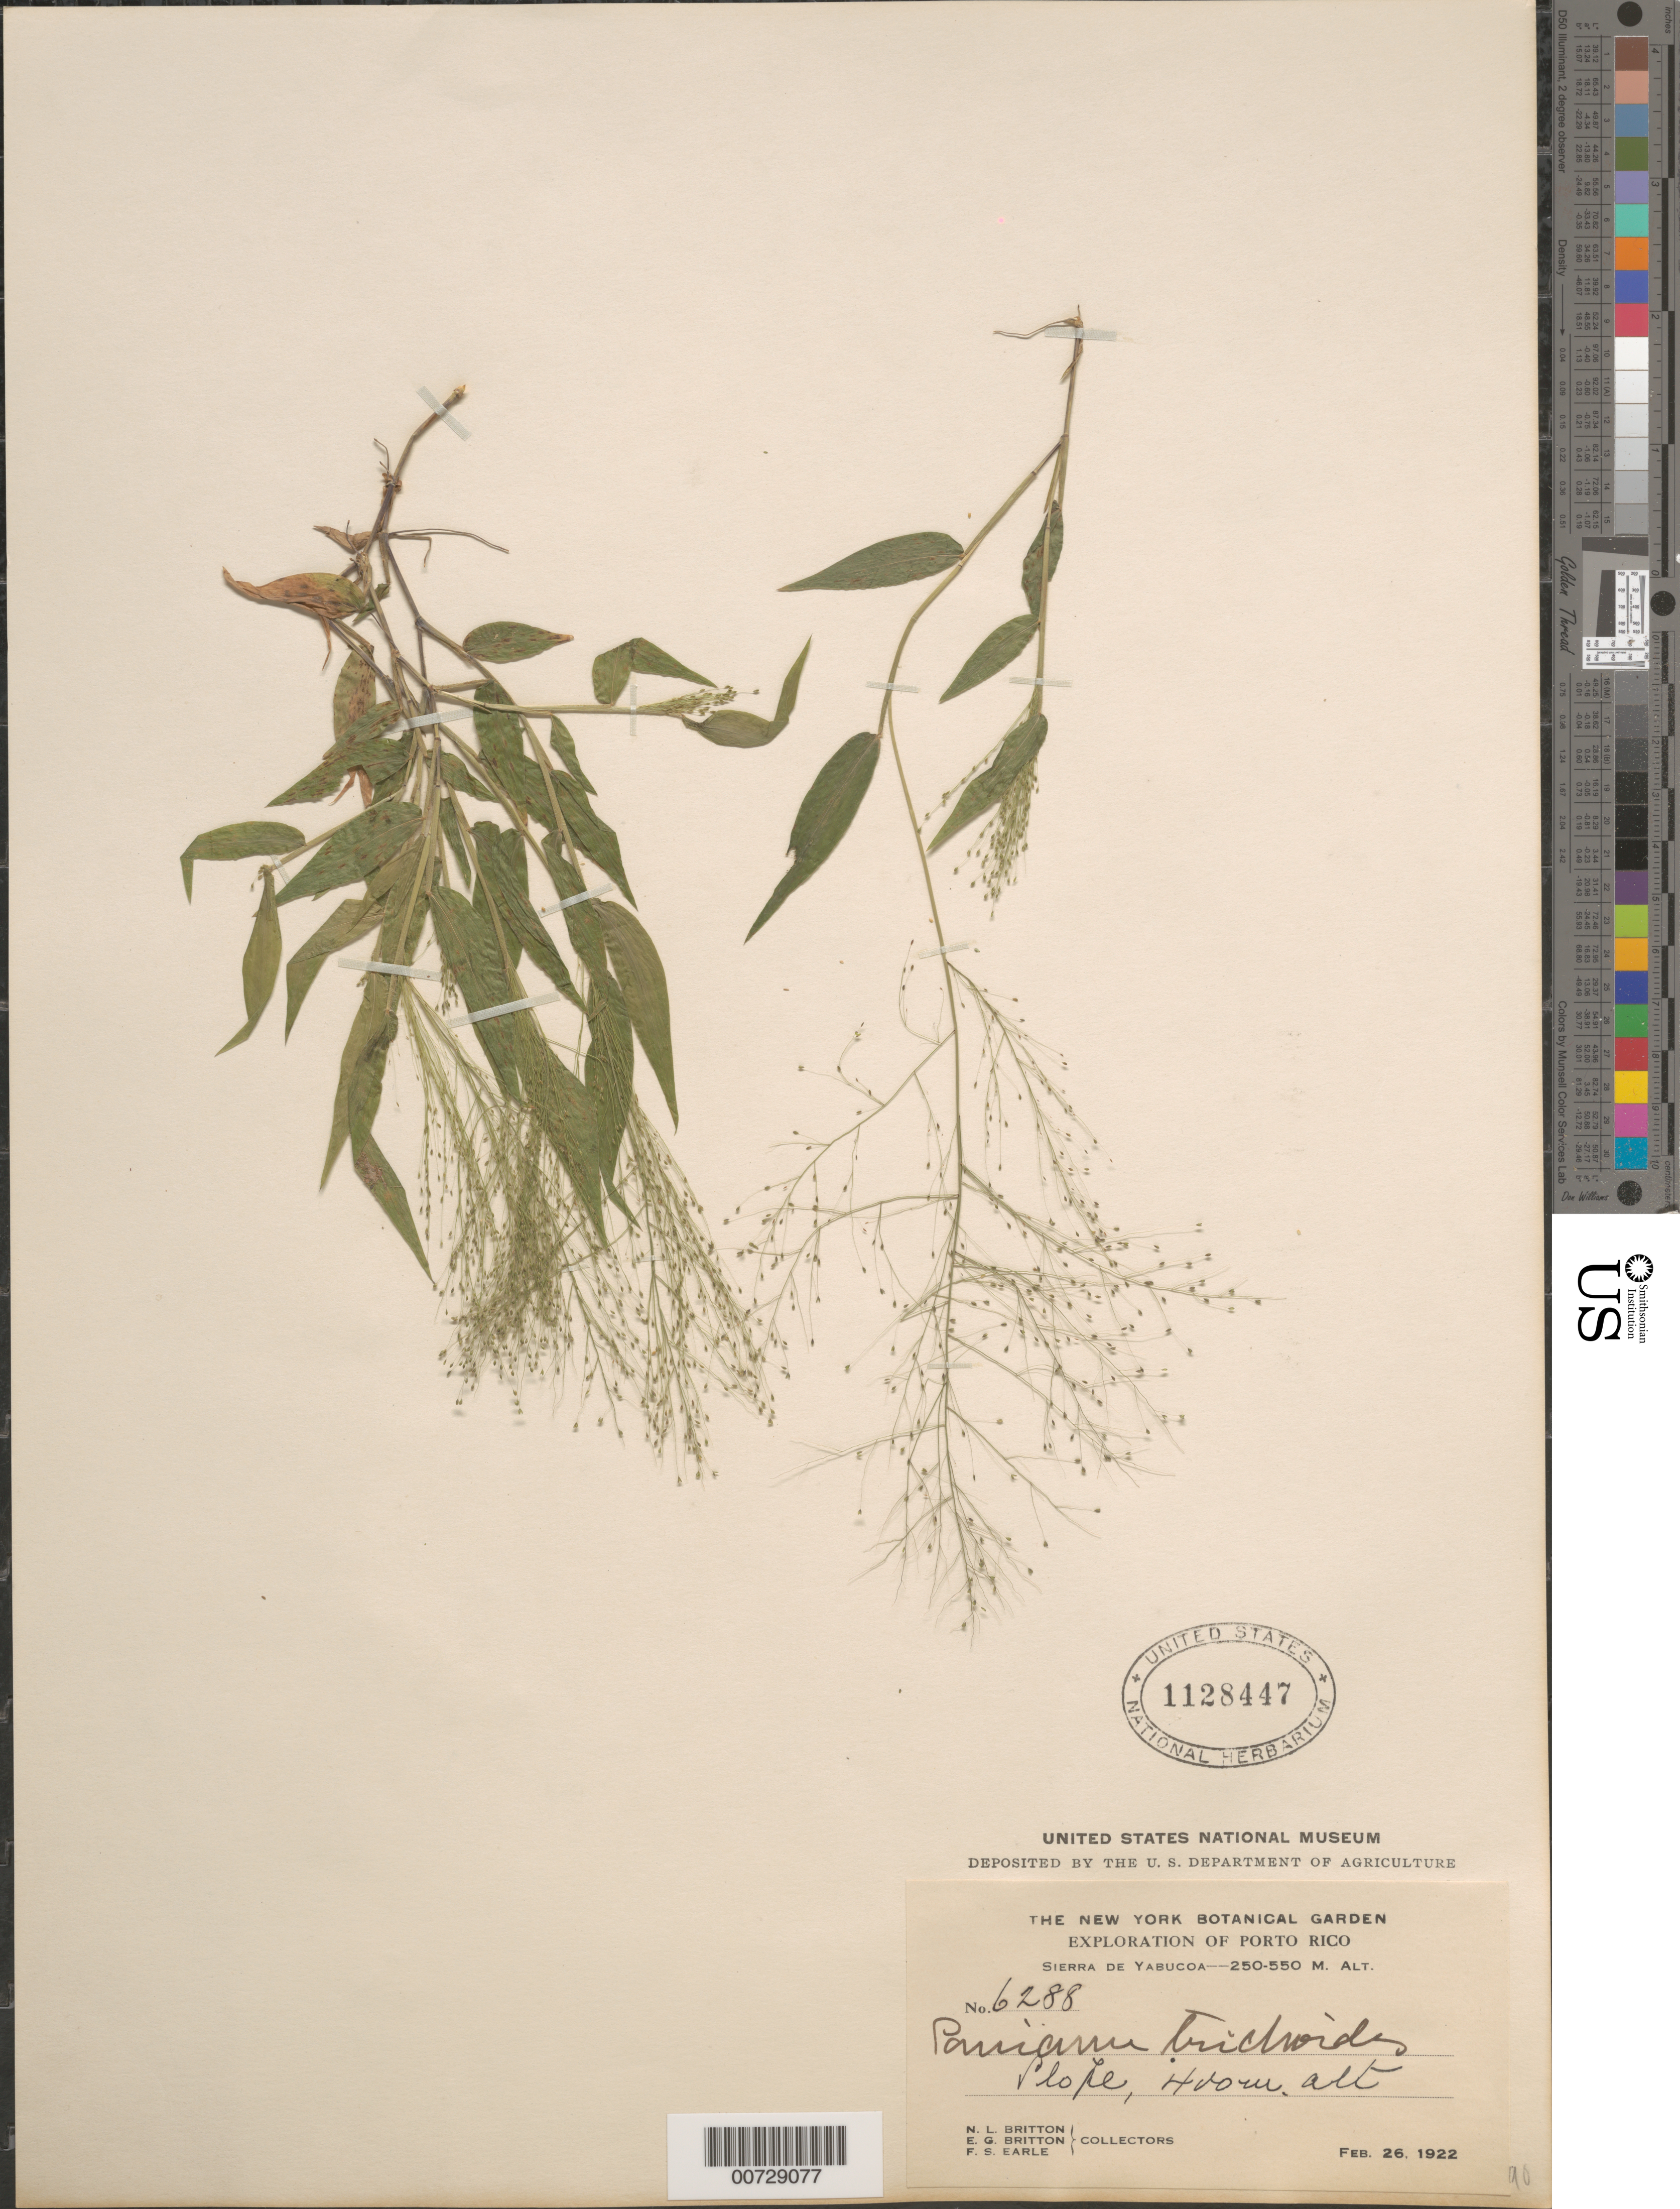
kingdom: Plantae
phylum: Tracheophyta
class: Liliopsida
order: Poales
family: Poaceae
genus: Panicum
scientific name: Panicum trichoides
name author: Sw.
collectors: N. Britton, E. G. Britton & F. S. Earle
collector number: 6288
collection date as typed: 26 Feb 1922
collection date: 1922-02-26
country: Puerto Rico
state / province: Yabucoa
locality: Sierra de Yabucoa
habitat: Slope, 450 m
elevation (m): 250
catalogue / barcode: US 1128447